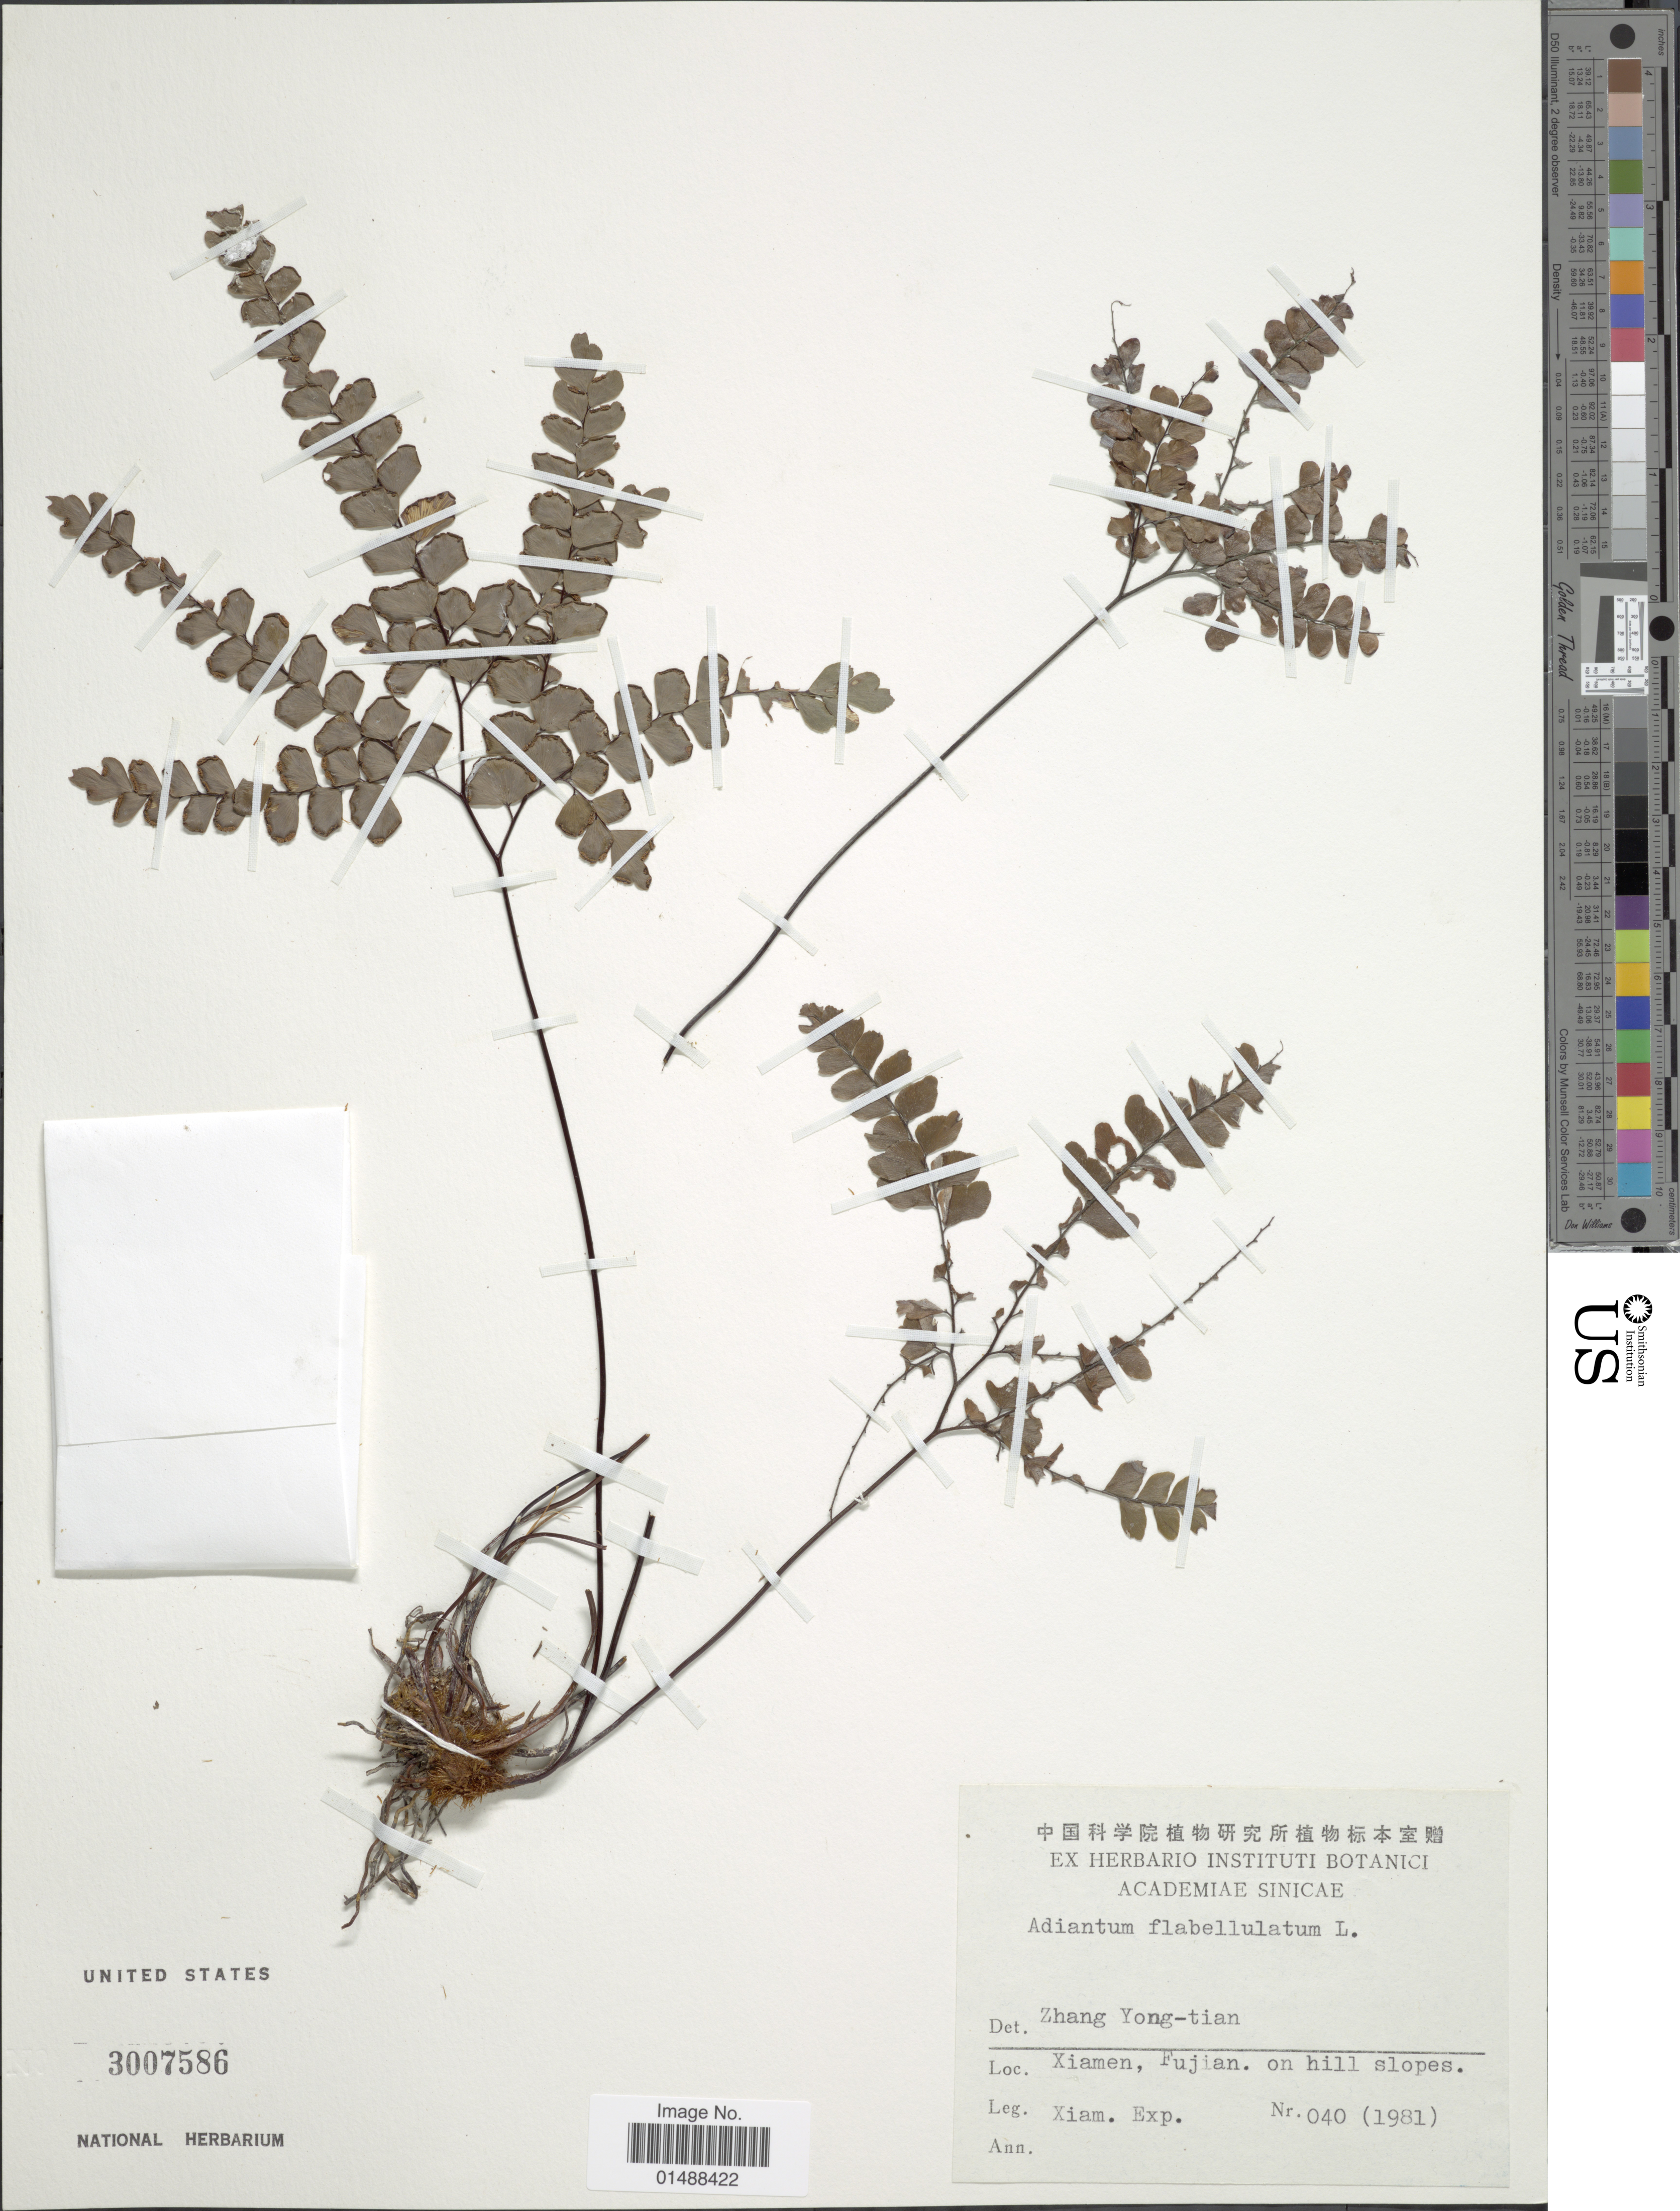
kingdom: Plantae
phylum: Tracheophyta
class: Polypodiopsida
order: Polypodiales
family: Pteridaceae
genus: Adiantum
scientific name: Adiantum flabellulatum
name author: L.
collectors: Xiamen Expedition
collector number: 040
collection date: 1981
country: China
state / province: Fujian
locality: Xiamen, Fujian.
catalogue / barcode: US 3007586